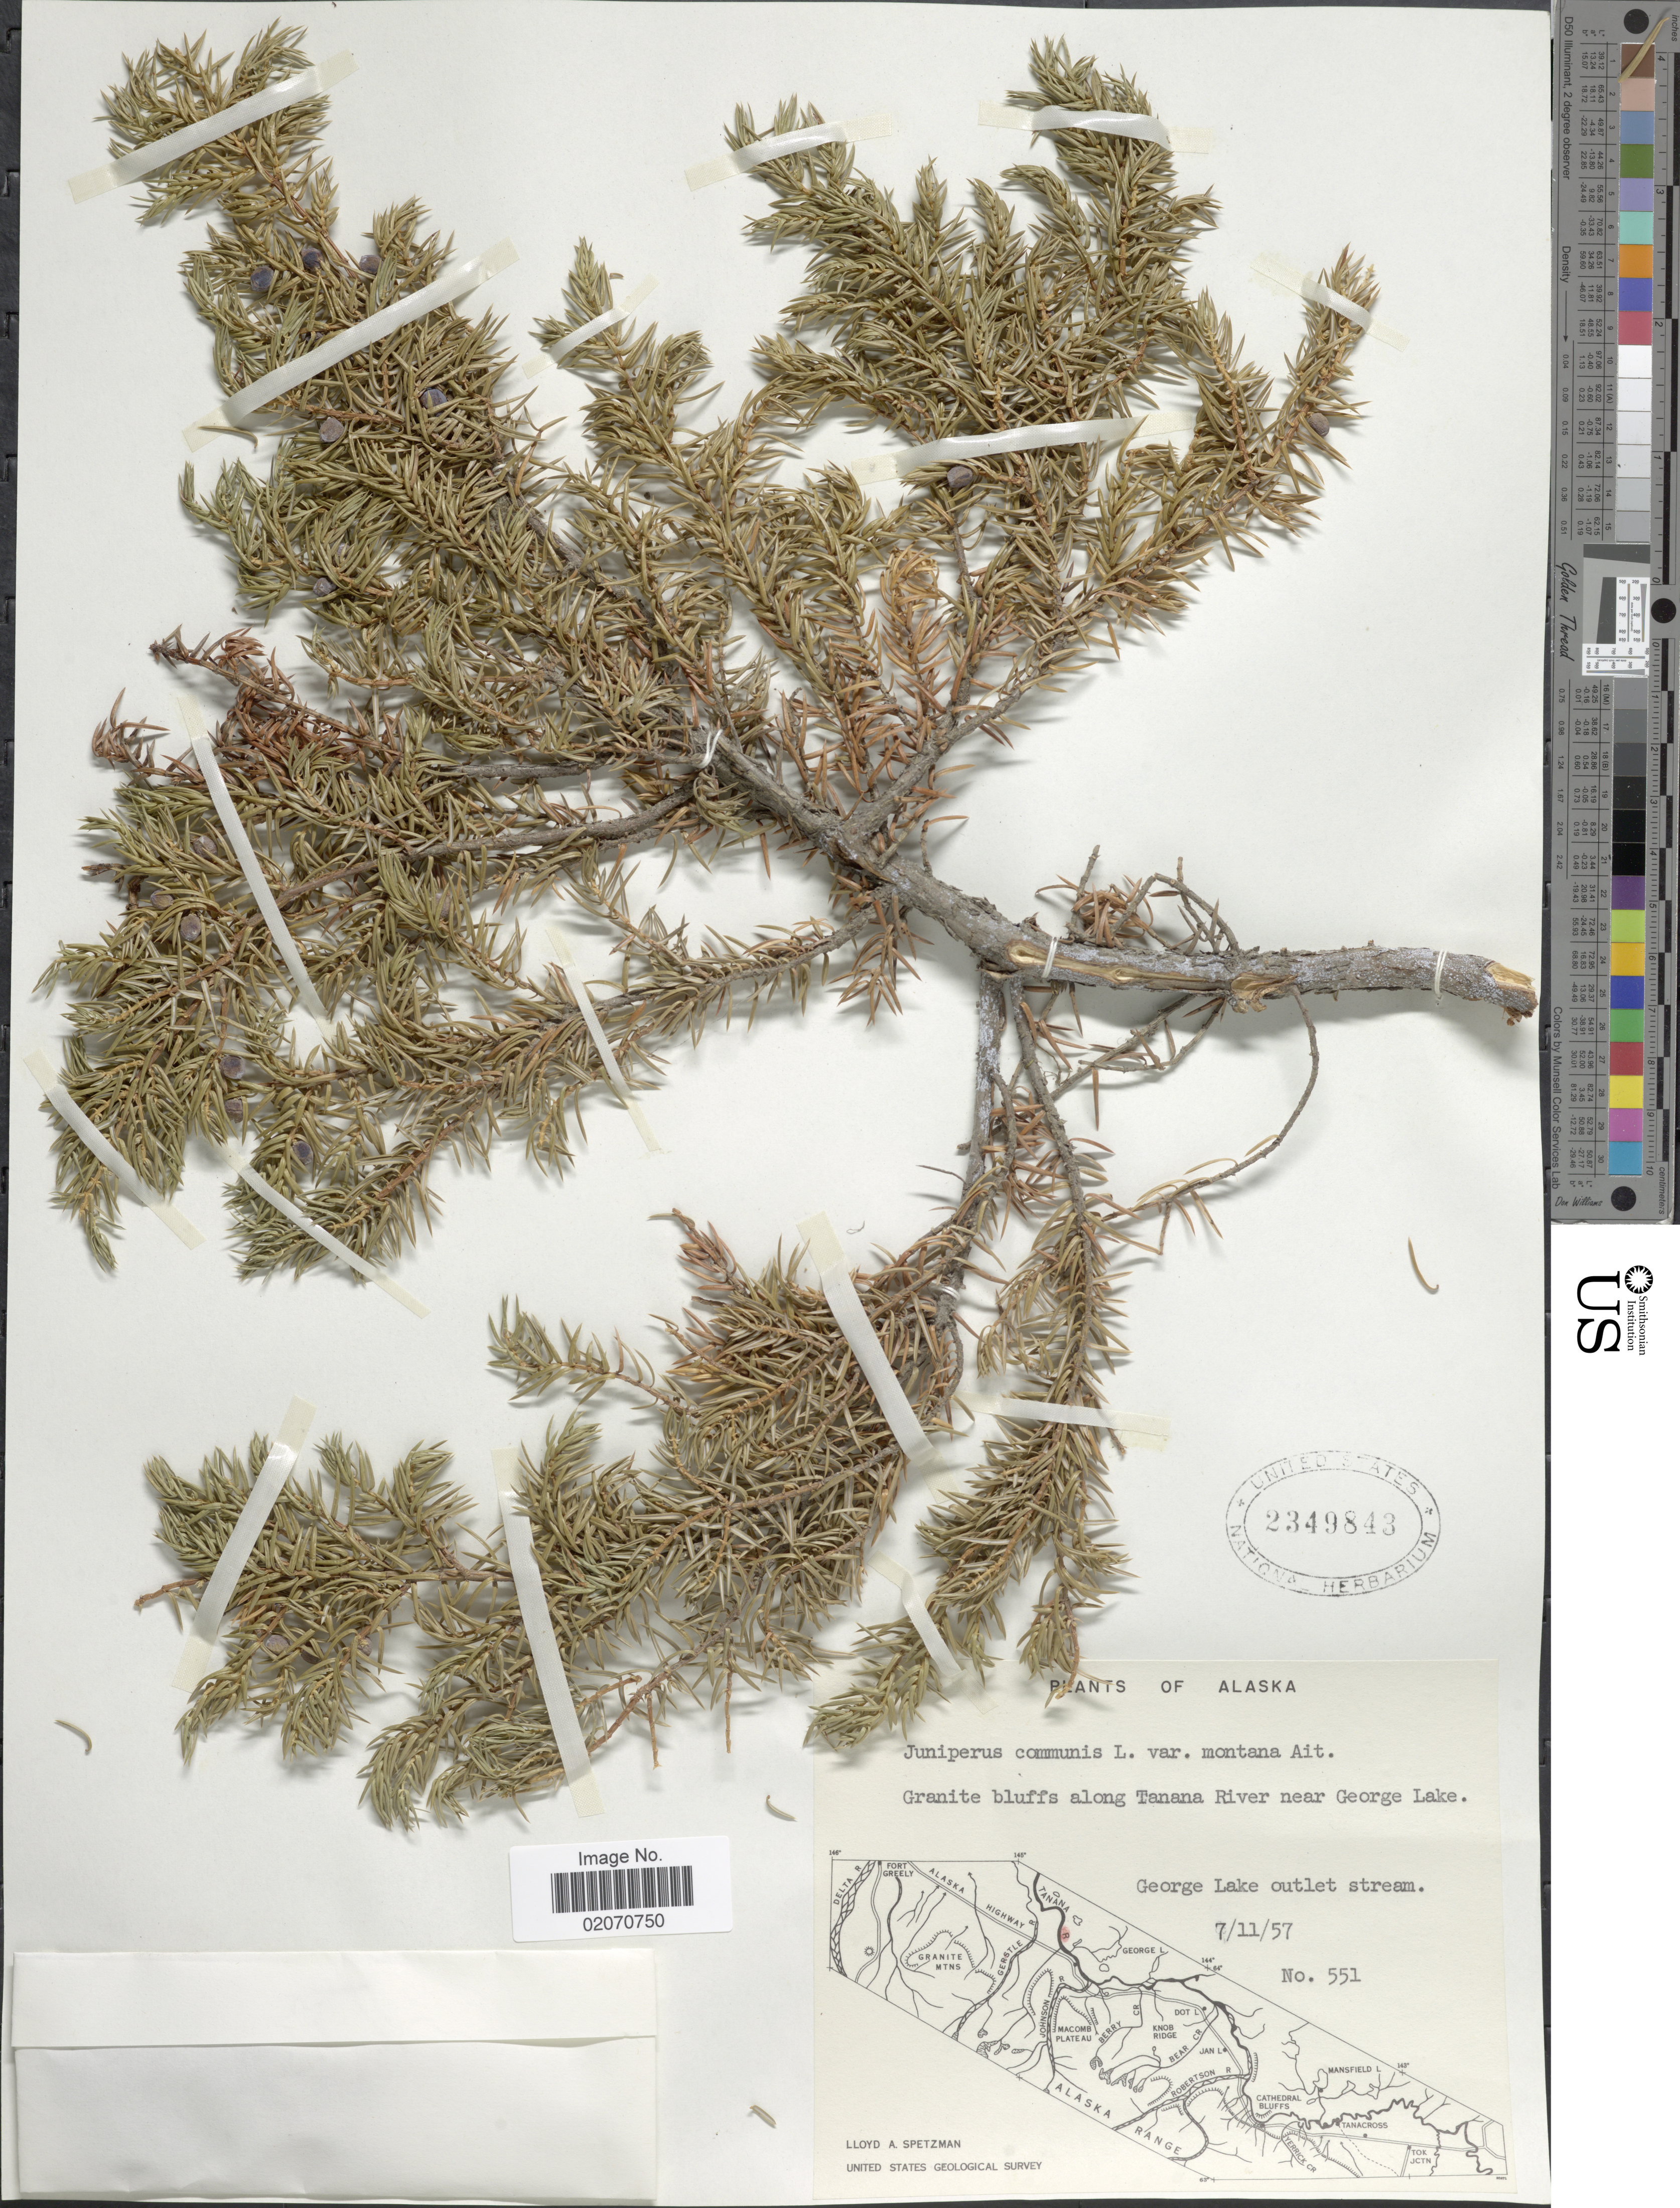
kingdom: Plantae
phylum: Tracheophyta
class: Pinopsida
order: Pinales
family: Cupressaceae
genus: Juniperus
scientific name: Juniperus communis subsp. nana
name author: (Willd.) Syme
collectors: L. Spetzman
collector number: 551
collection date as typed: Transcribed d/m/y: 11/7/57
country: United States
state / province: Alaska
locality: Along Tanana River near George Lake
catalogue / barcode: US 2349843